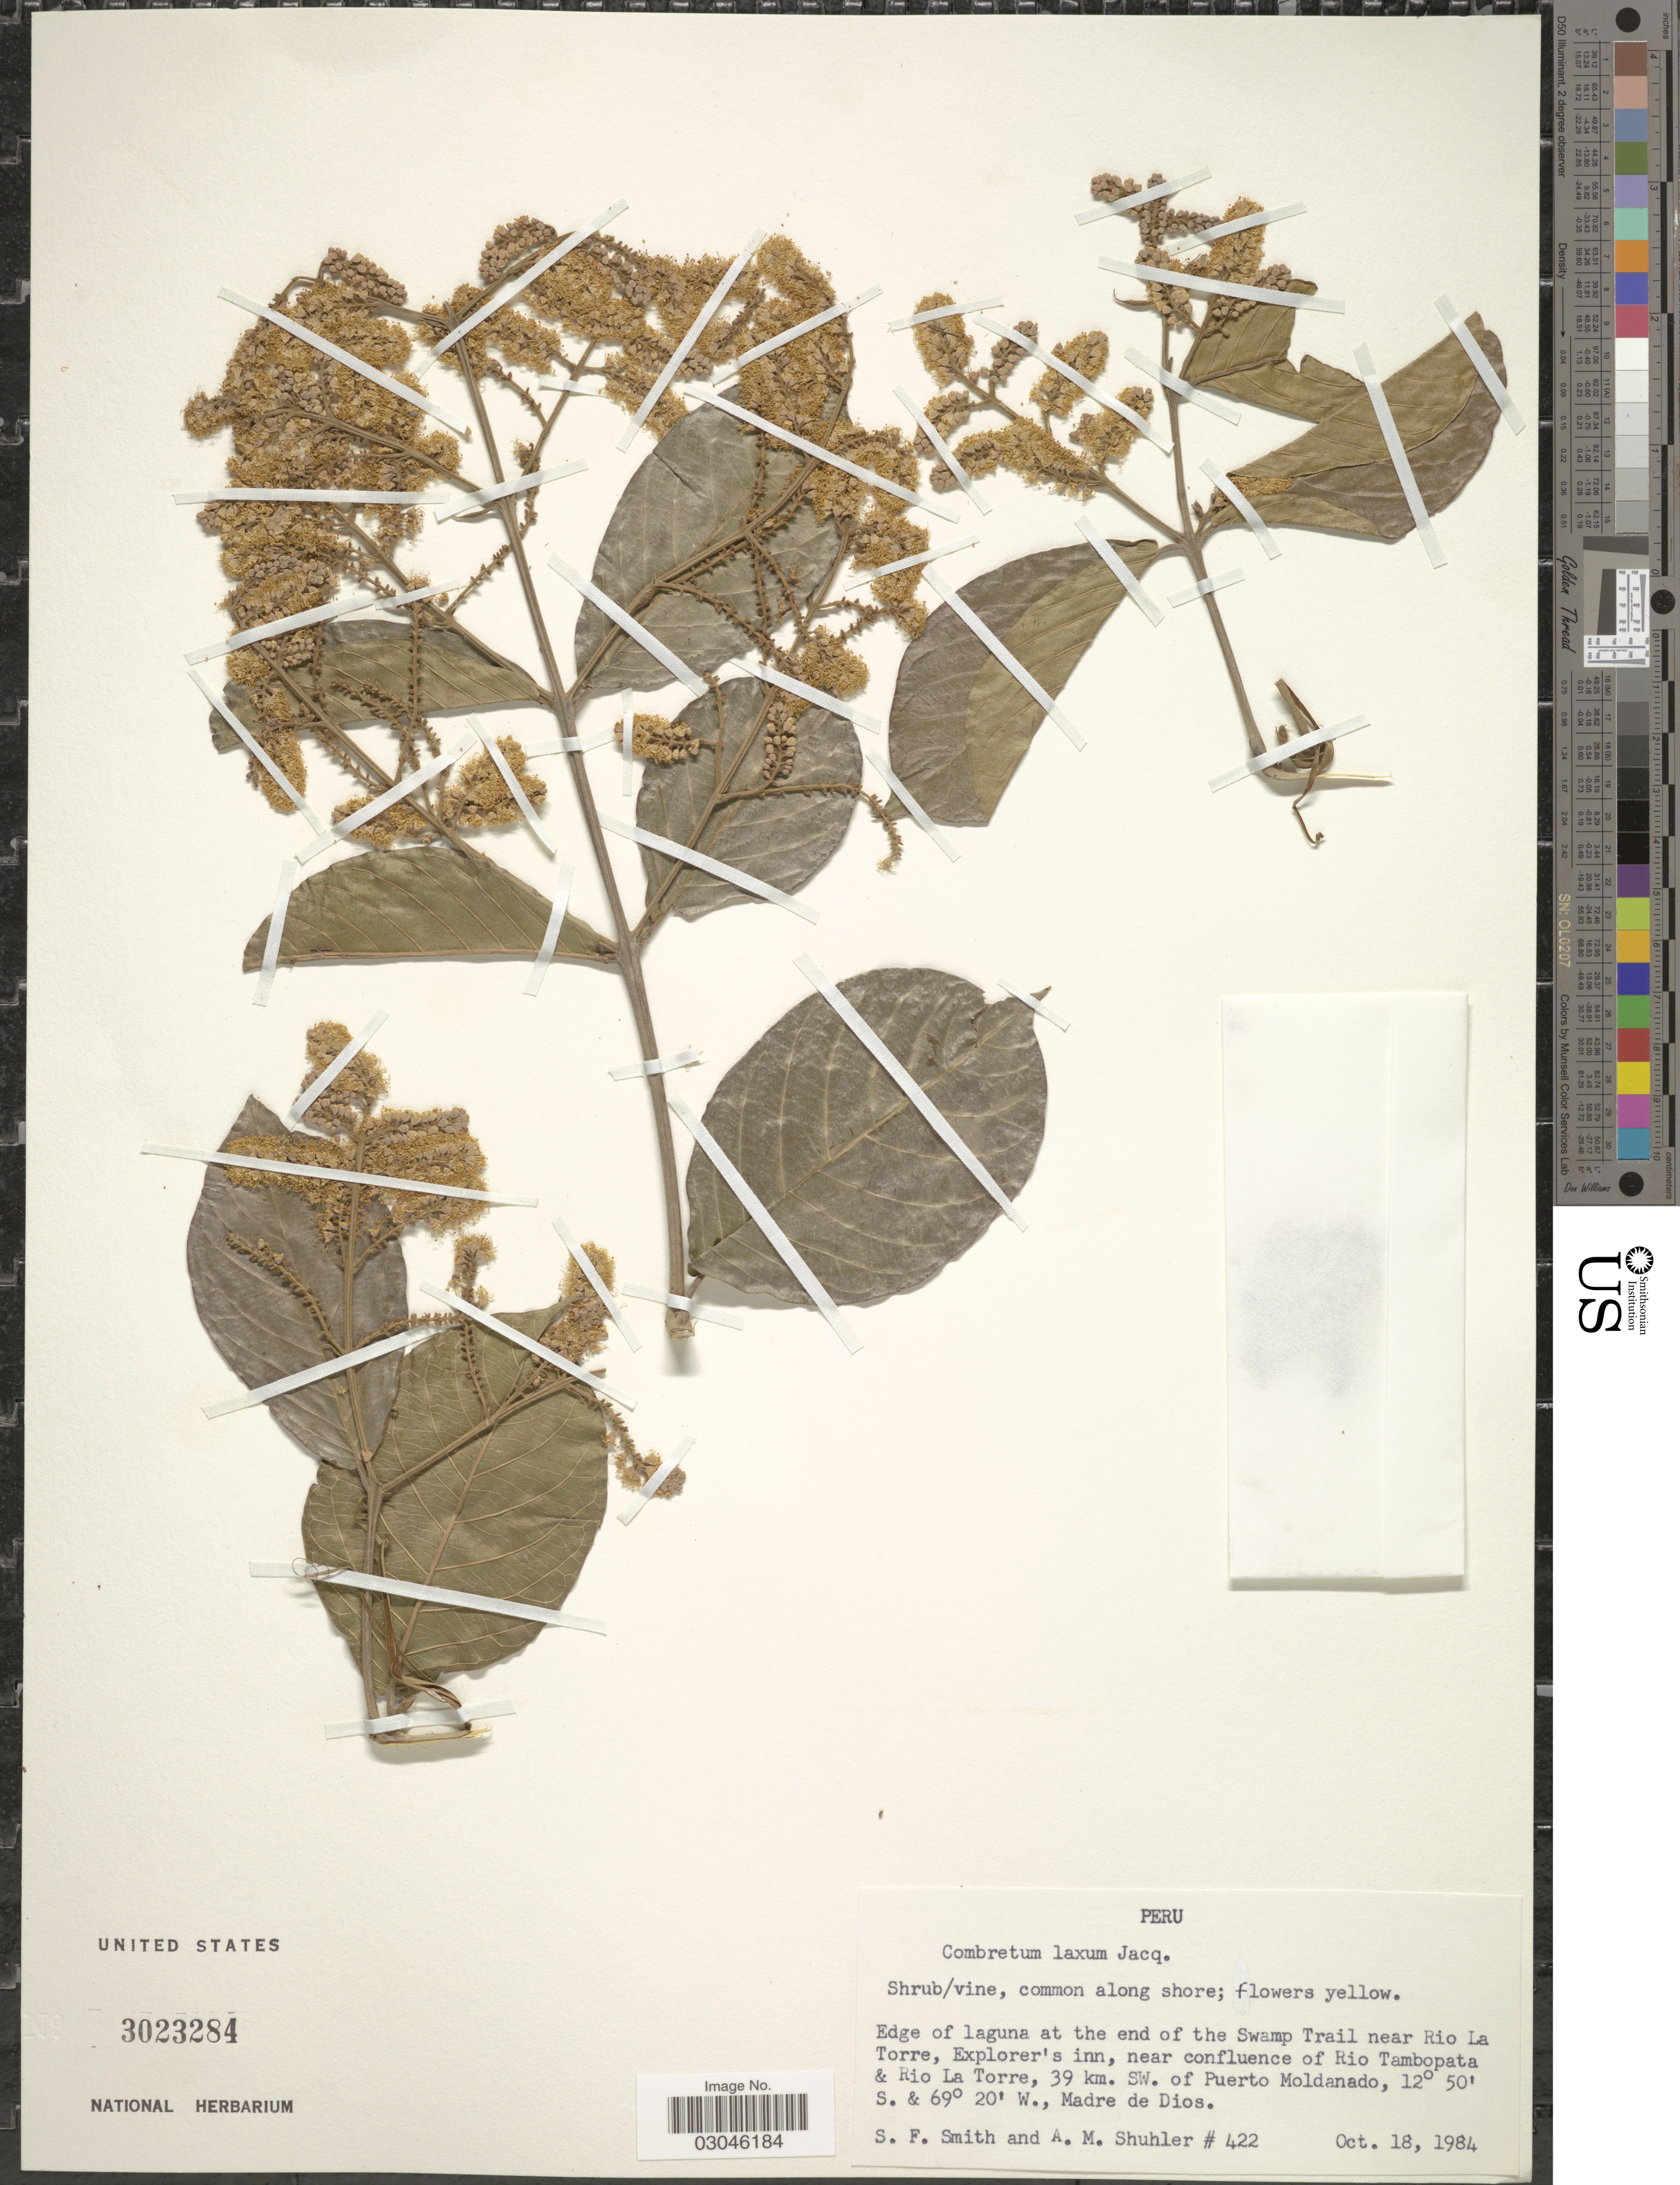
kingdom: Plantae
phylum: Tracheophyta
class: Magnoliopsida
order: Myrtales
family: Combretaceae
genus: Combretum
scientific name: Combretum laxum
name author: Jacq.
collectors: S.F. Smith & A. Shuhler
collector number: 422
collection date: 1984-10-18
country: Peru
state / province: Madre de Dios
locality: Edge of laguna at the end of the Swamp Trail near Rio La Torre, Explorer's Inn, near confluence of Rio Tambopata & Rio La Torre, 39 km. SW. of Puerto Moldanado.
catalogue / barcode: US 3023284